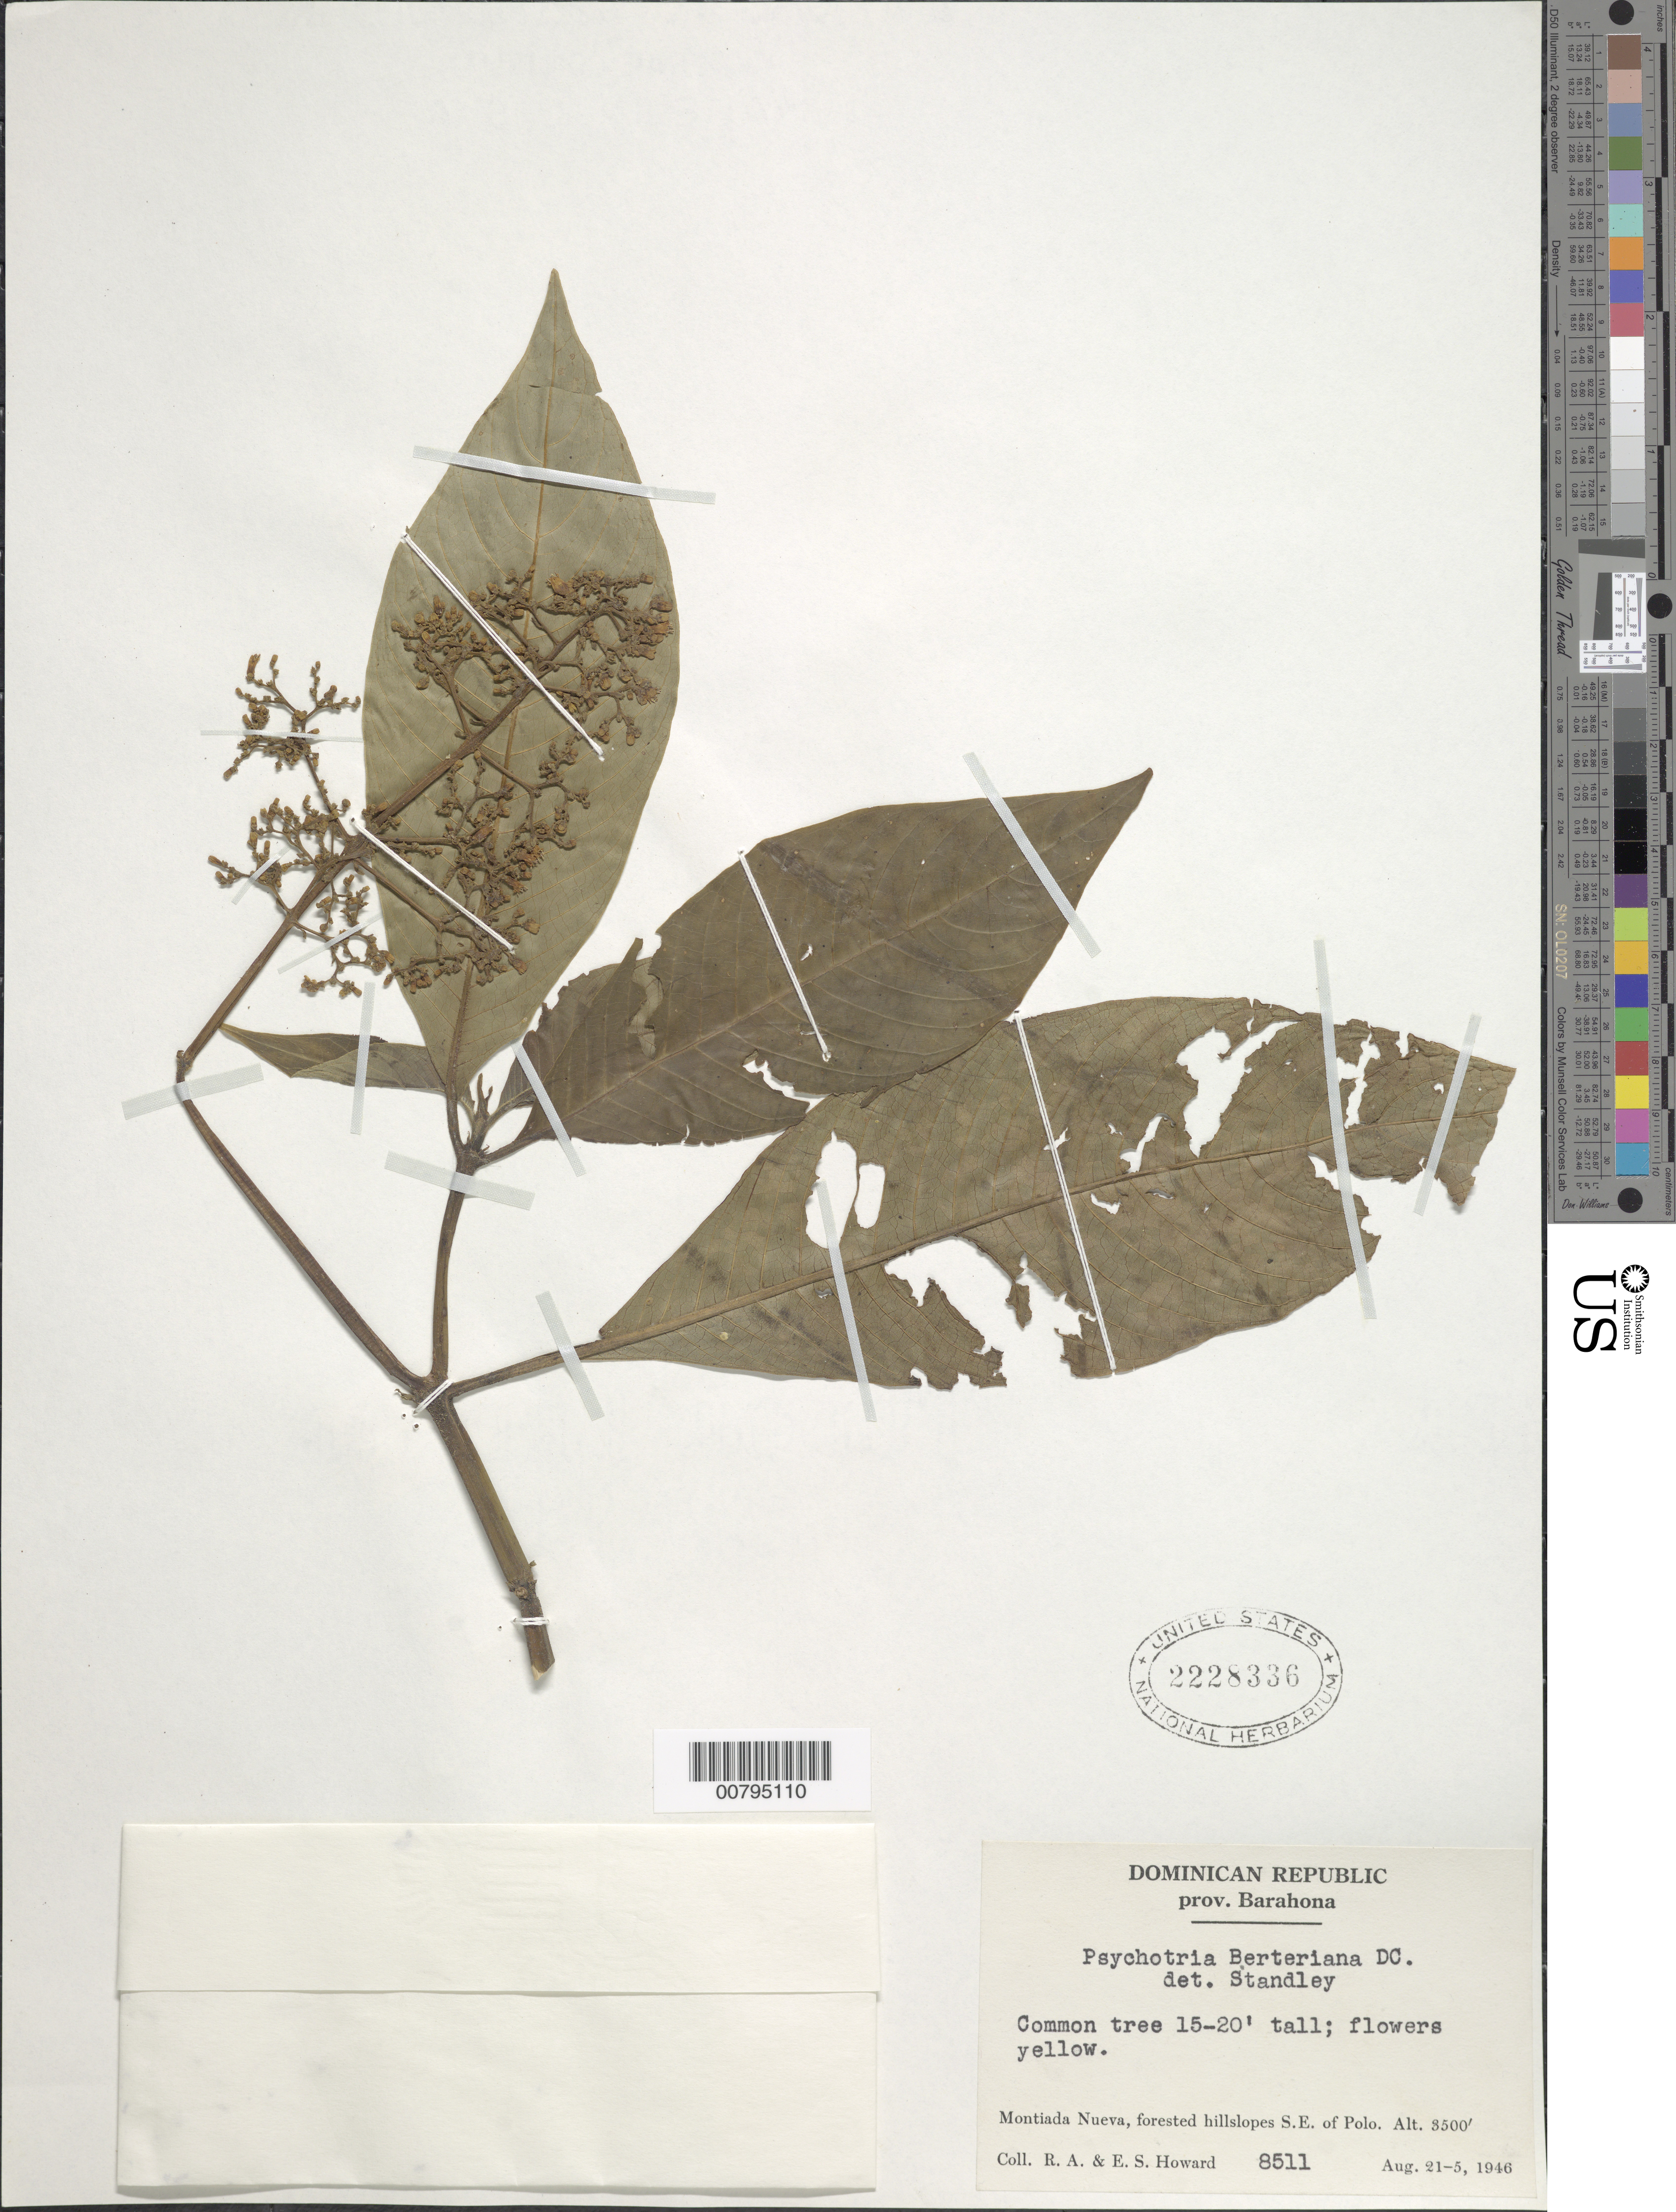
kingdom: Plantae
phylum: Tracheophyta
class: Magnoliopsida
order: Gentianales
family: Rubiaceae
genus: Psychotria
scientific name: Psychotria berteroana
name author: DC.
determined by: Standley, Paul C.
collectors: R. A. Howard & E. S. Howard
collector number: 8511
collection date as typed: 21 Aug 1946 to 25 Aug 1946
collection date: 1946-08-21/1946-08-25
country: Dominican Republic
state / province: Barahona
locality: Montiada Nueva, hills SE of Polo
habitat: Forested hillslopes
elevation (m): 1067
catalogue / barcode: US 2228336